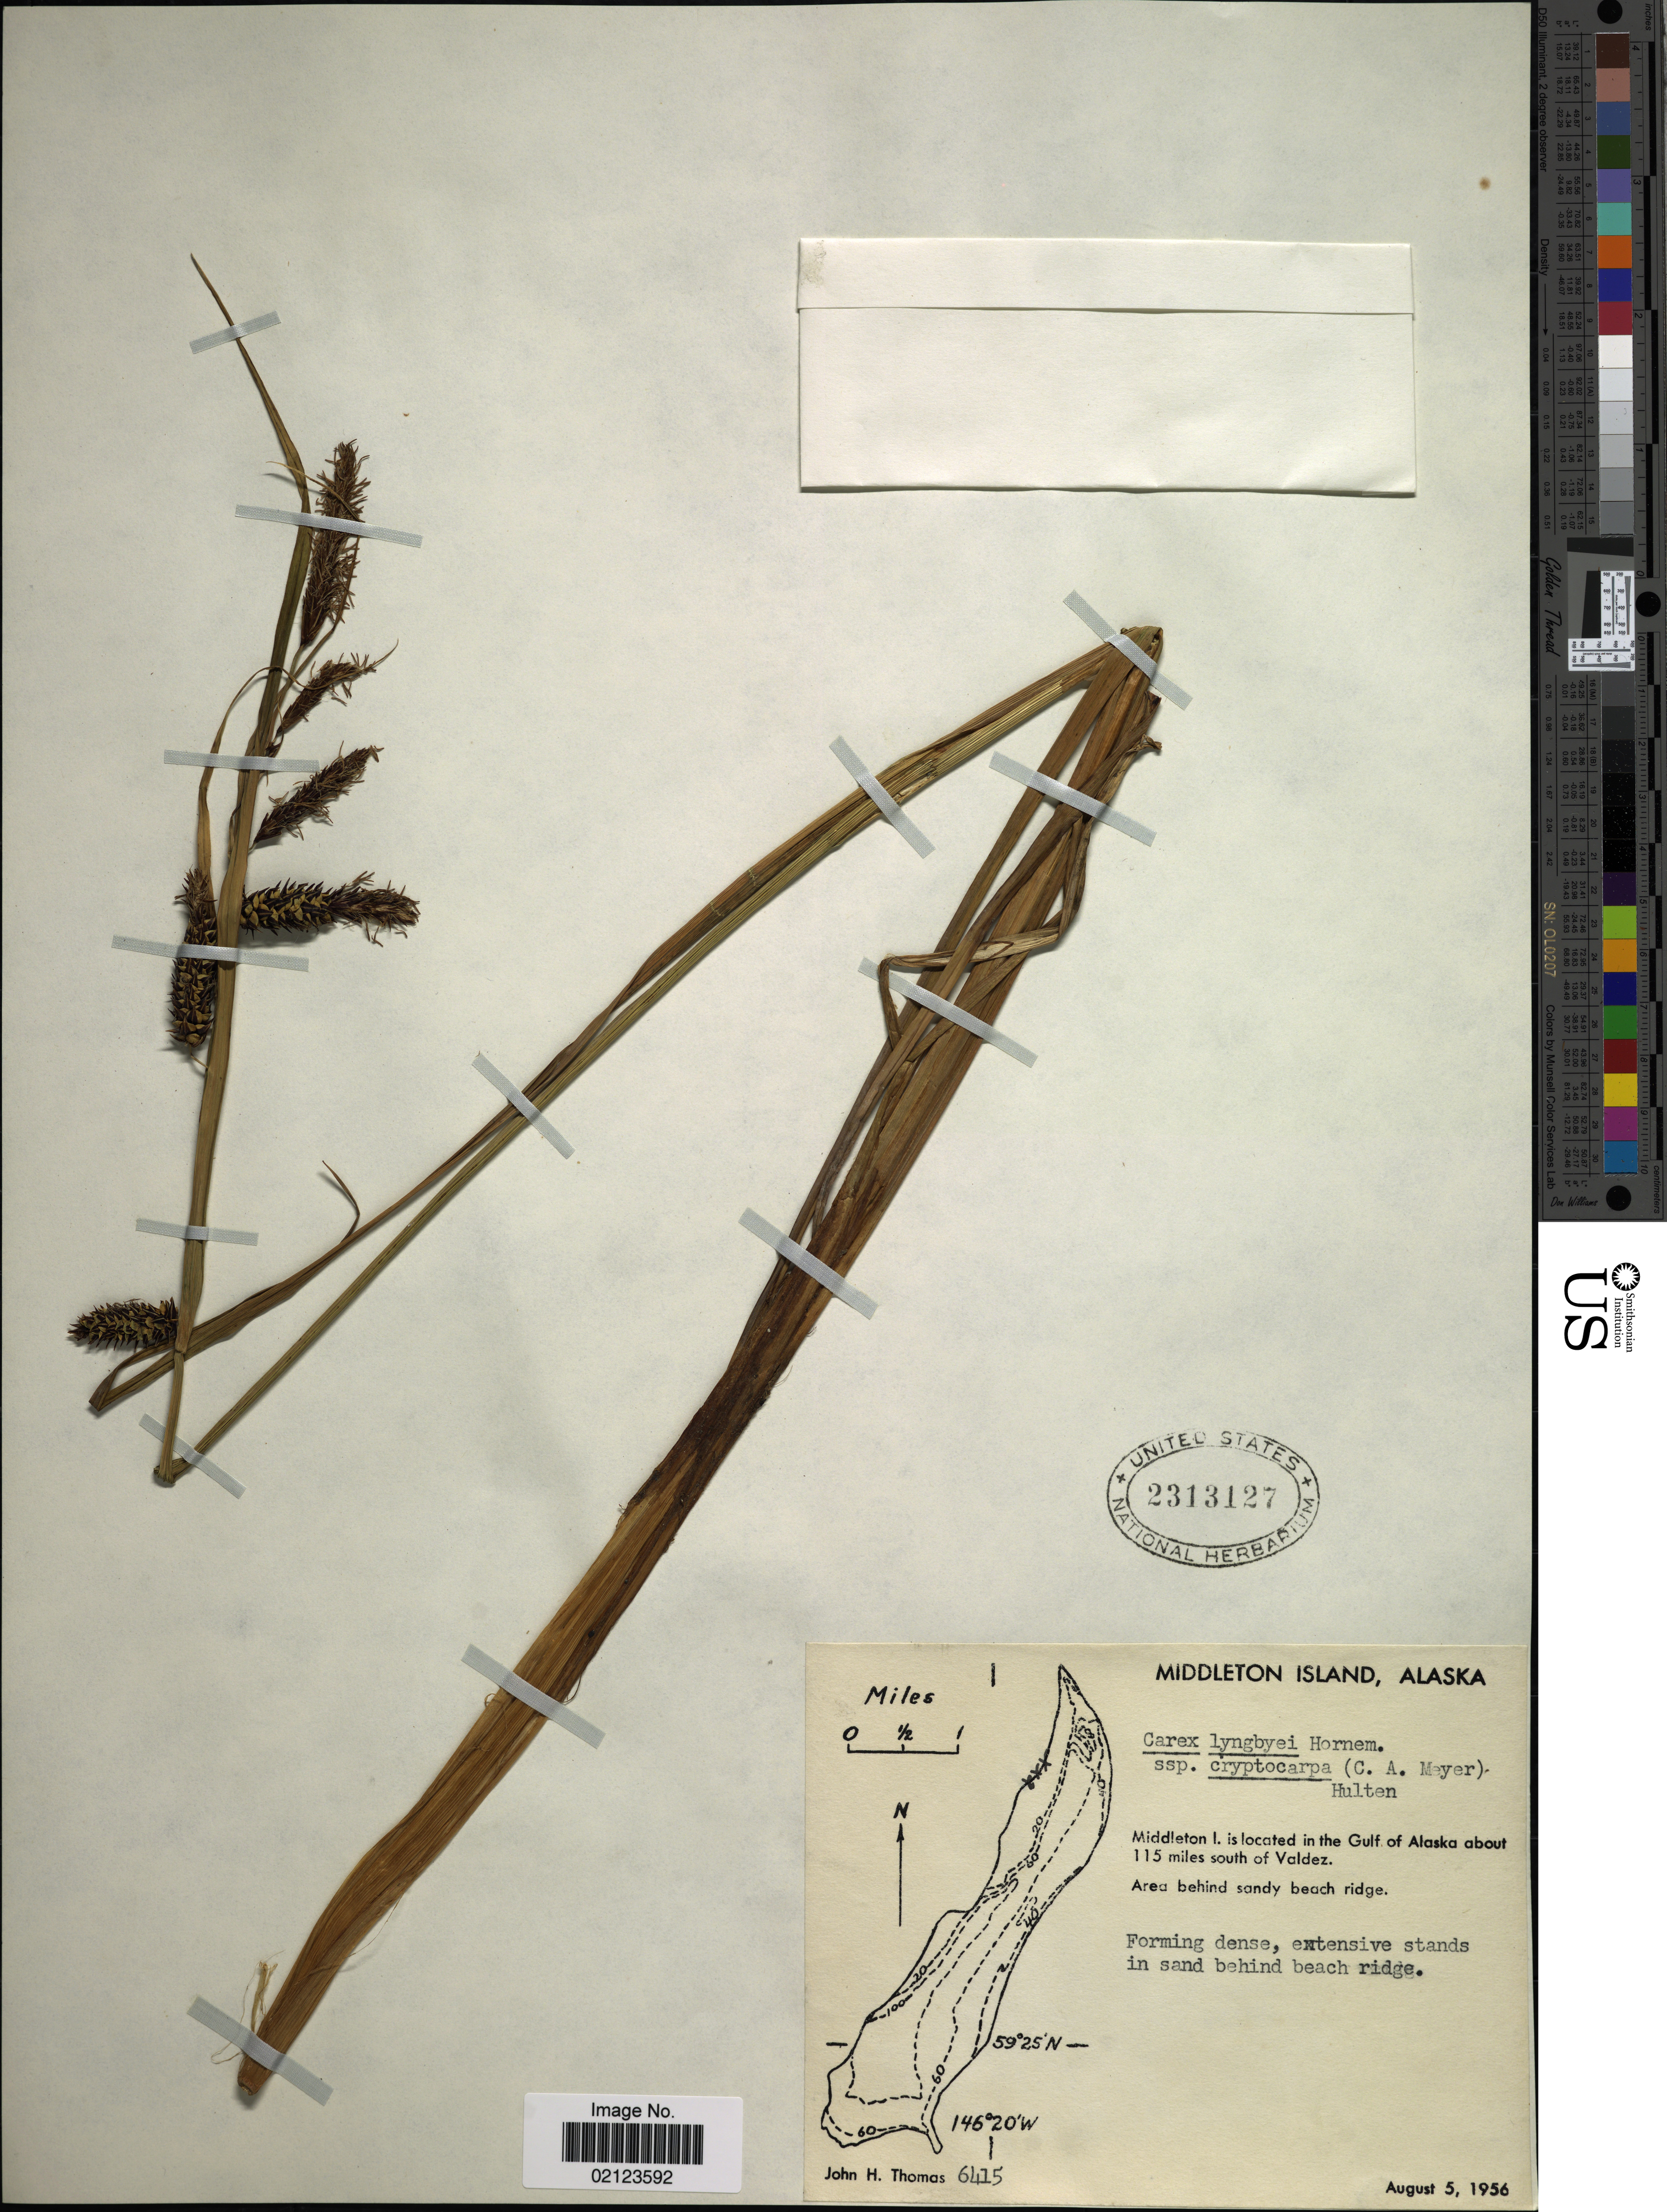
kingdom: Plantae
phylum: Tracheophyta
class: Liliopsida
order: Poales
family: Cyperaceae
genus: Carex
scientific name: Carex lyngbyei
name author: Hornem.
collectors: J. H. Thomas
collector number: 6415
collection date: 1956-08-05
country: United States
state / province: Alaska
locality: Middleton Island, Middleton I. is located in the Gulf of Alaska about 115 miles south of Valdez.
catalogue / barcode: US 2313127